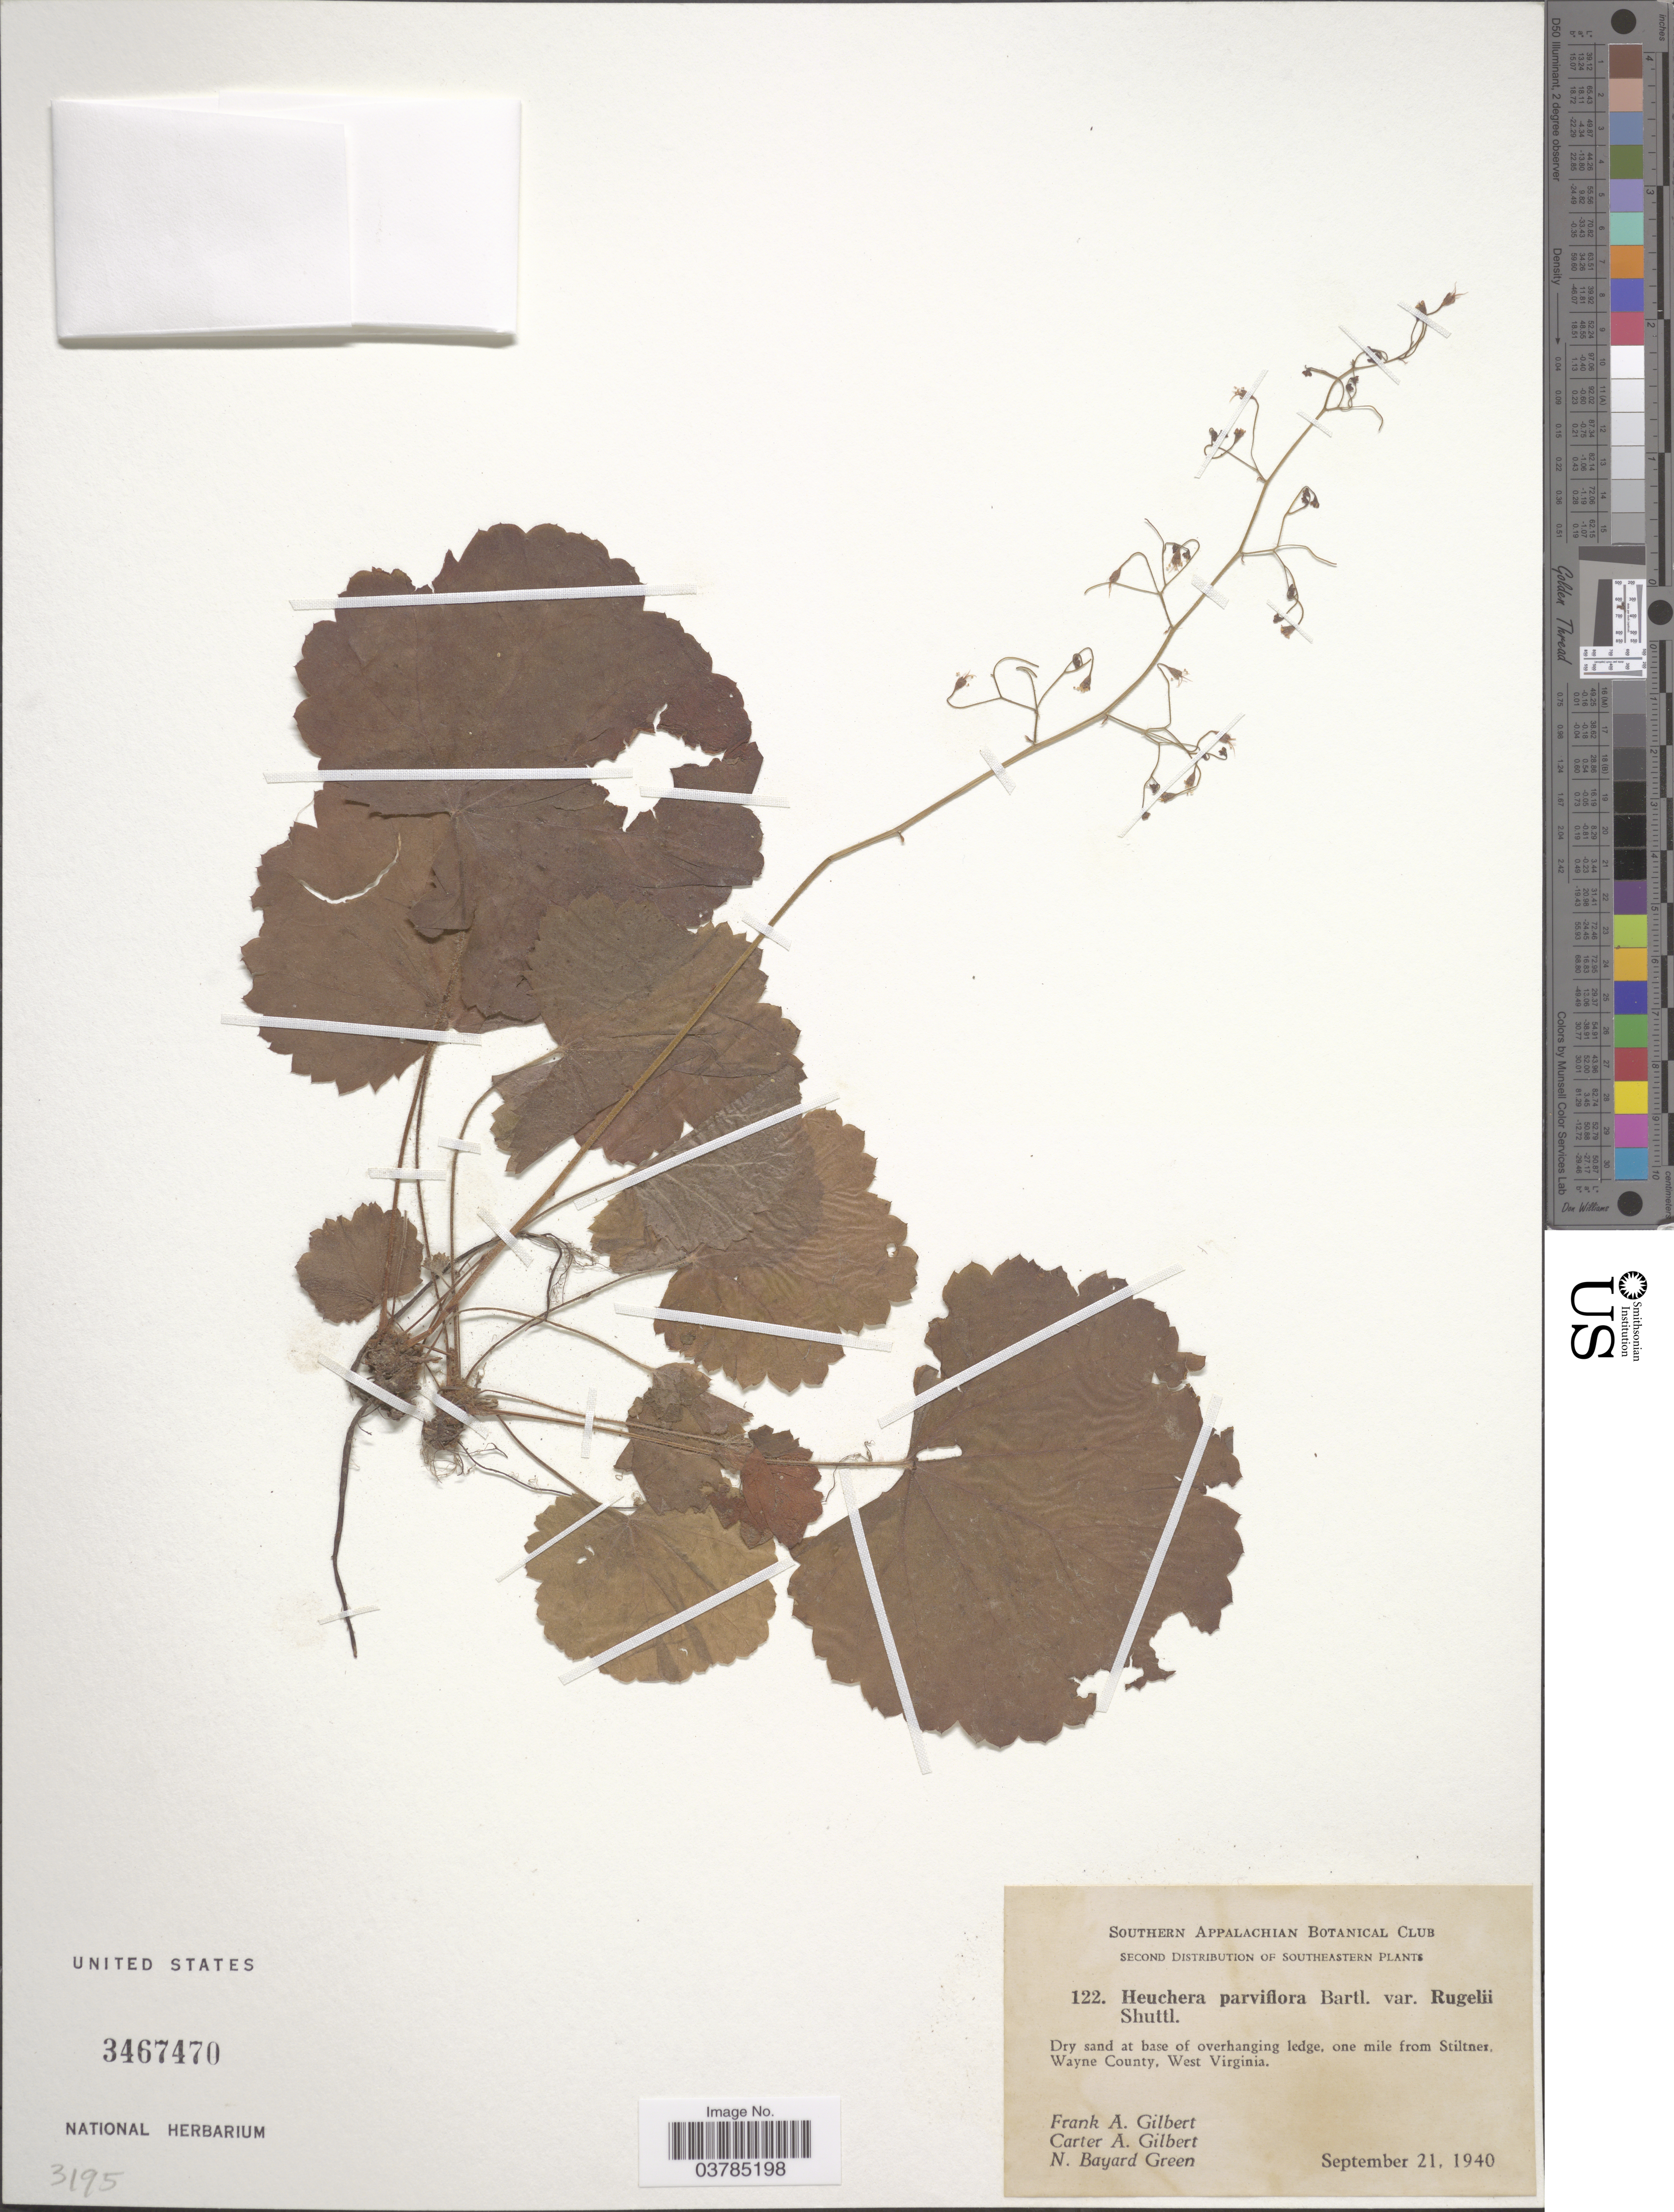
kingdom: Plantae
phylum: Tracheophyta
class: Magnoliopsida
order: Saxifragales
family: Saxifragaceae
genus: Heuchera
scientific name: Heuchera rugelii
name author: Shuttlew. ex Kunze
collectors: F. A. Gilbert, C. Gilbert & N. Green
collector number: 122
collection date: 1940-09-21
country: United States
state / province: West Virginia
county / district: Wayne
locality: Dry sand at base of overhanging ledge, one mile from Stiltner, Wayne County.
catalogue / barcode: US 3467470